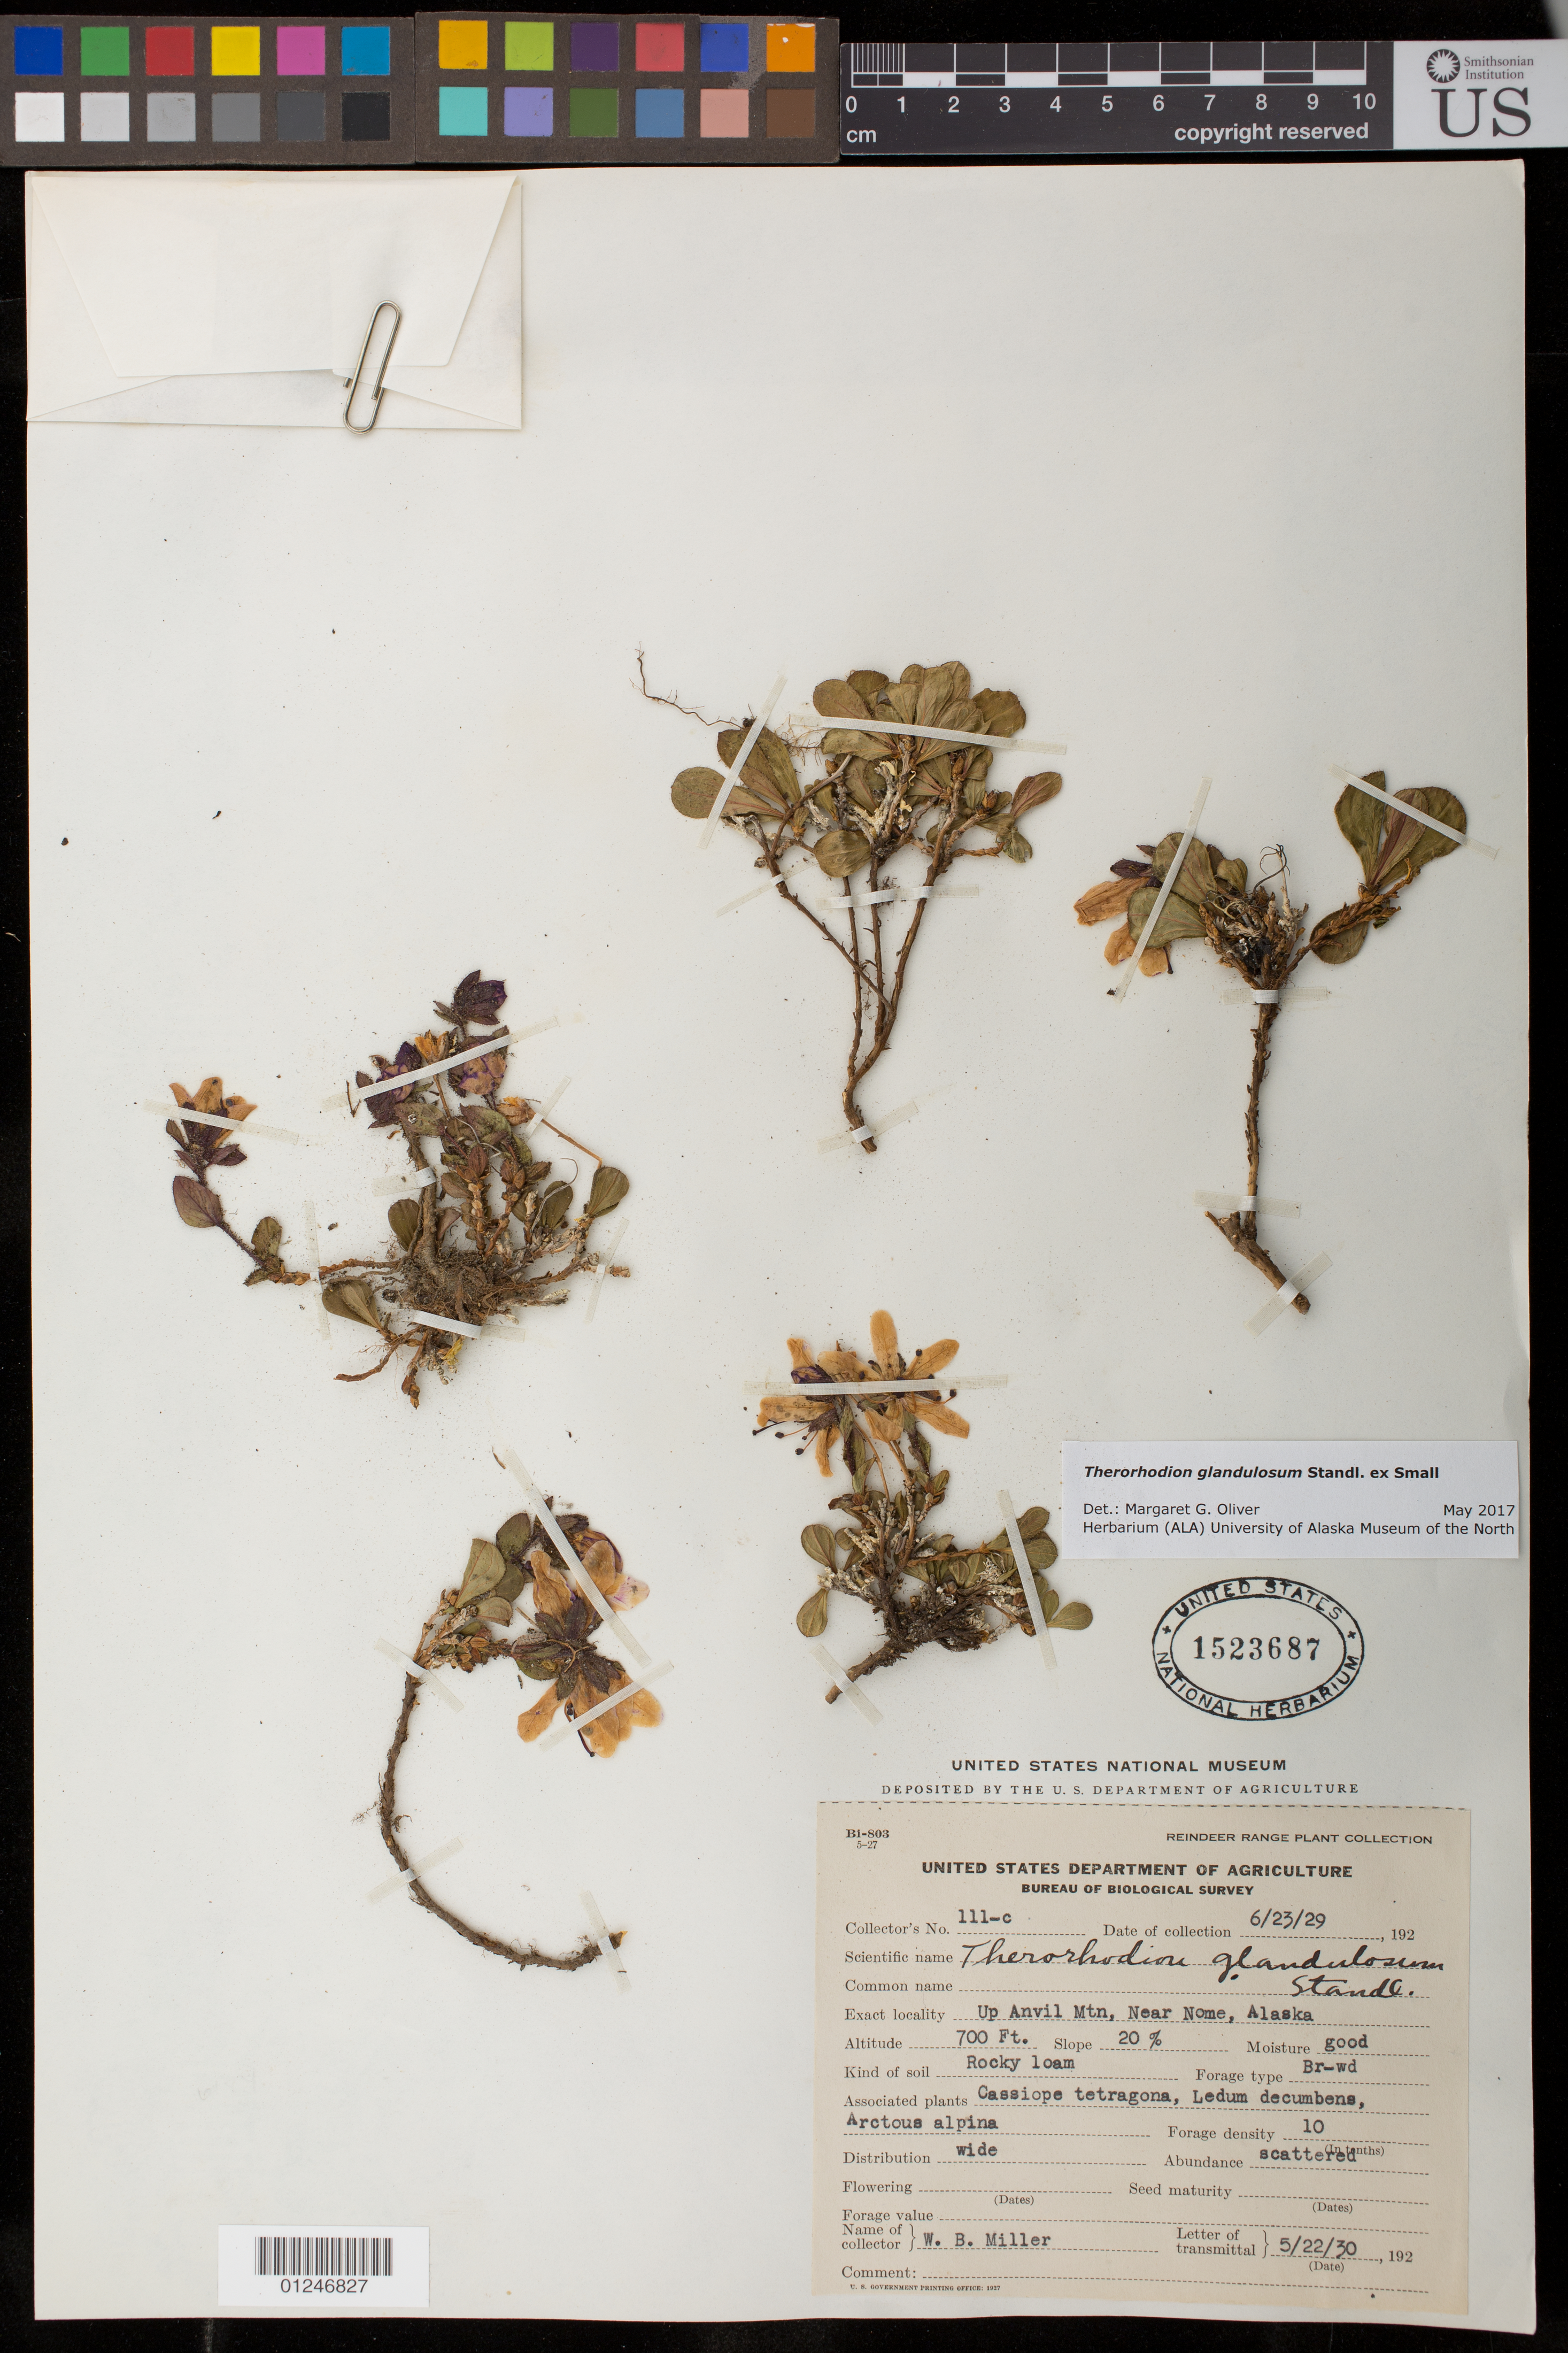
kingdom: Plantae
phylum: Tracheophyta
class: Magnoliopsida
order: Ericales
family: Ericaceae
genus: Therorhodion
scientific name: Therorhodion glandulosum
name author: Standl. ex Small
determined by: Oliver, M. G., (ALA), University of Alaska Museum of the North (UNITED STATES)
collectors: W. Miller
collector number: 111-c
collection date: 1929-06-23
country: United States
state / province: Alaska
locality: up Anvil Mtn, near Nome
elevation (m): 213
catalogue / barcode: US 1523687